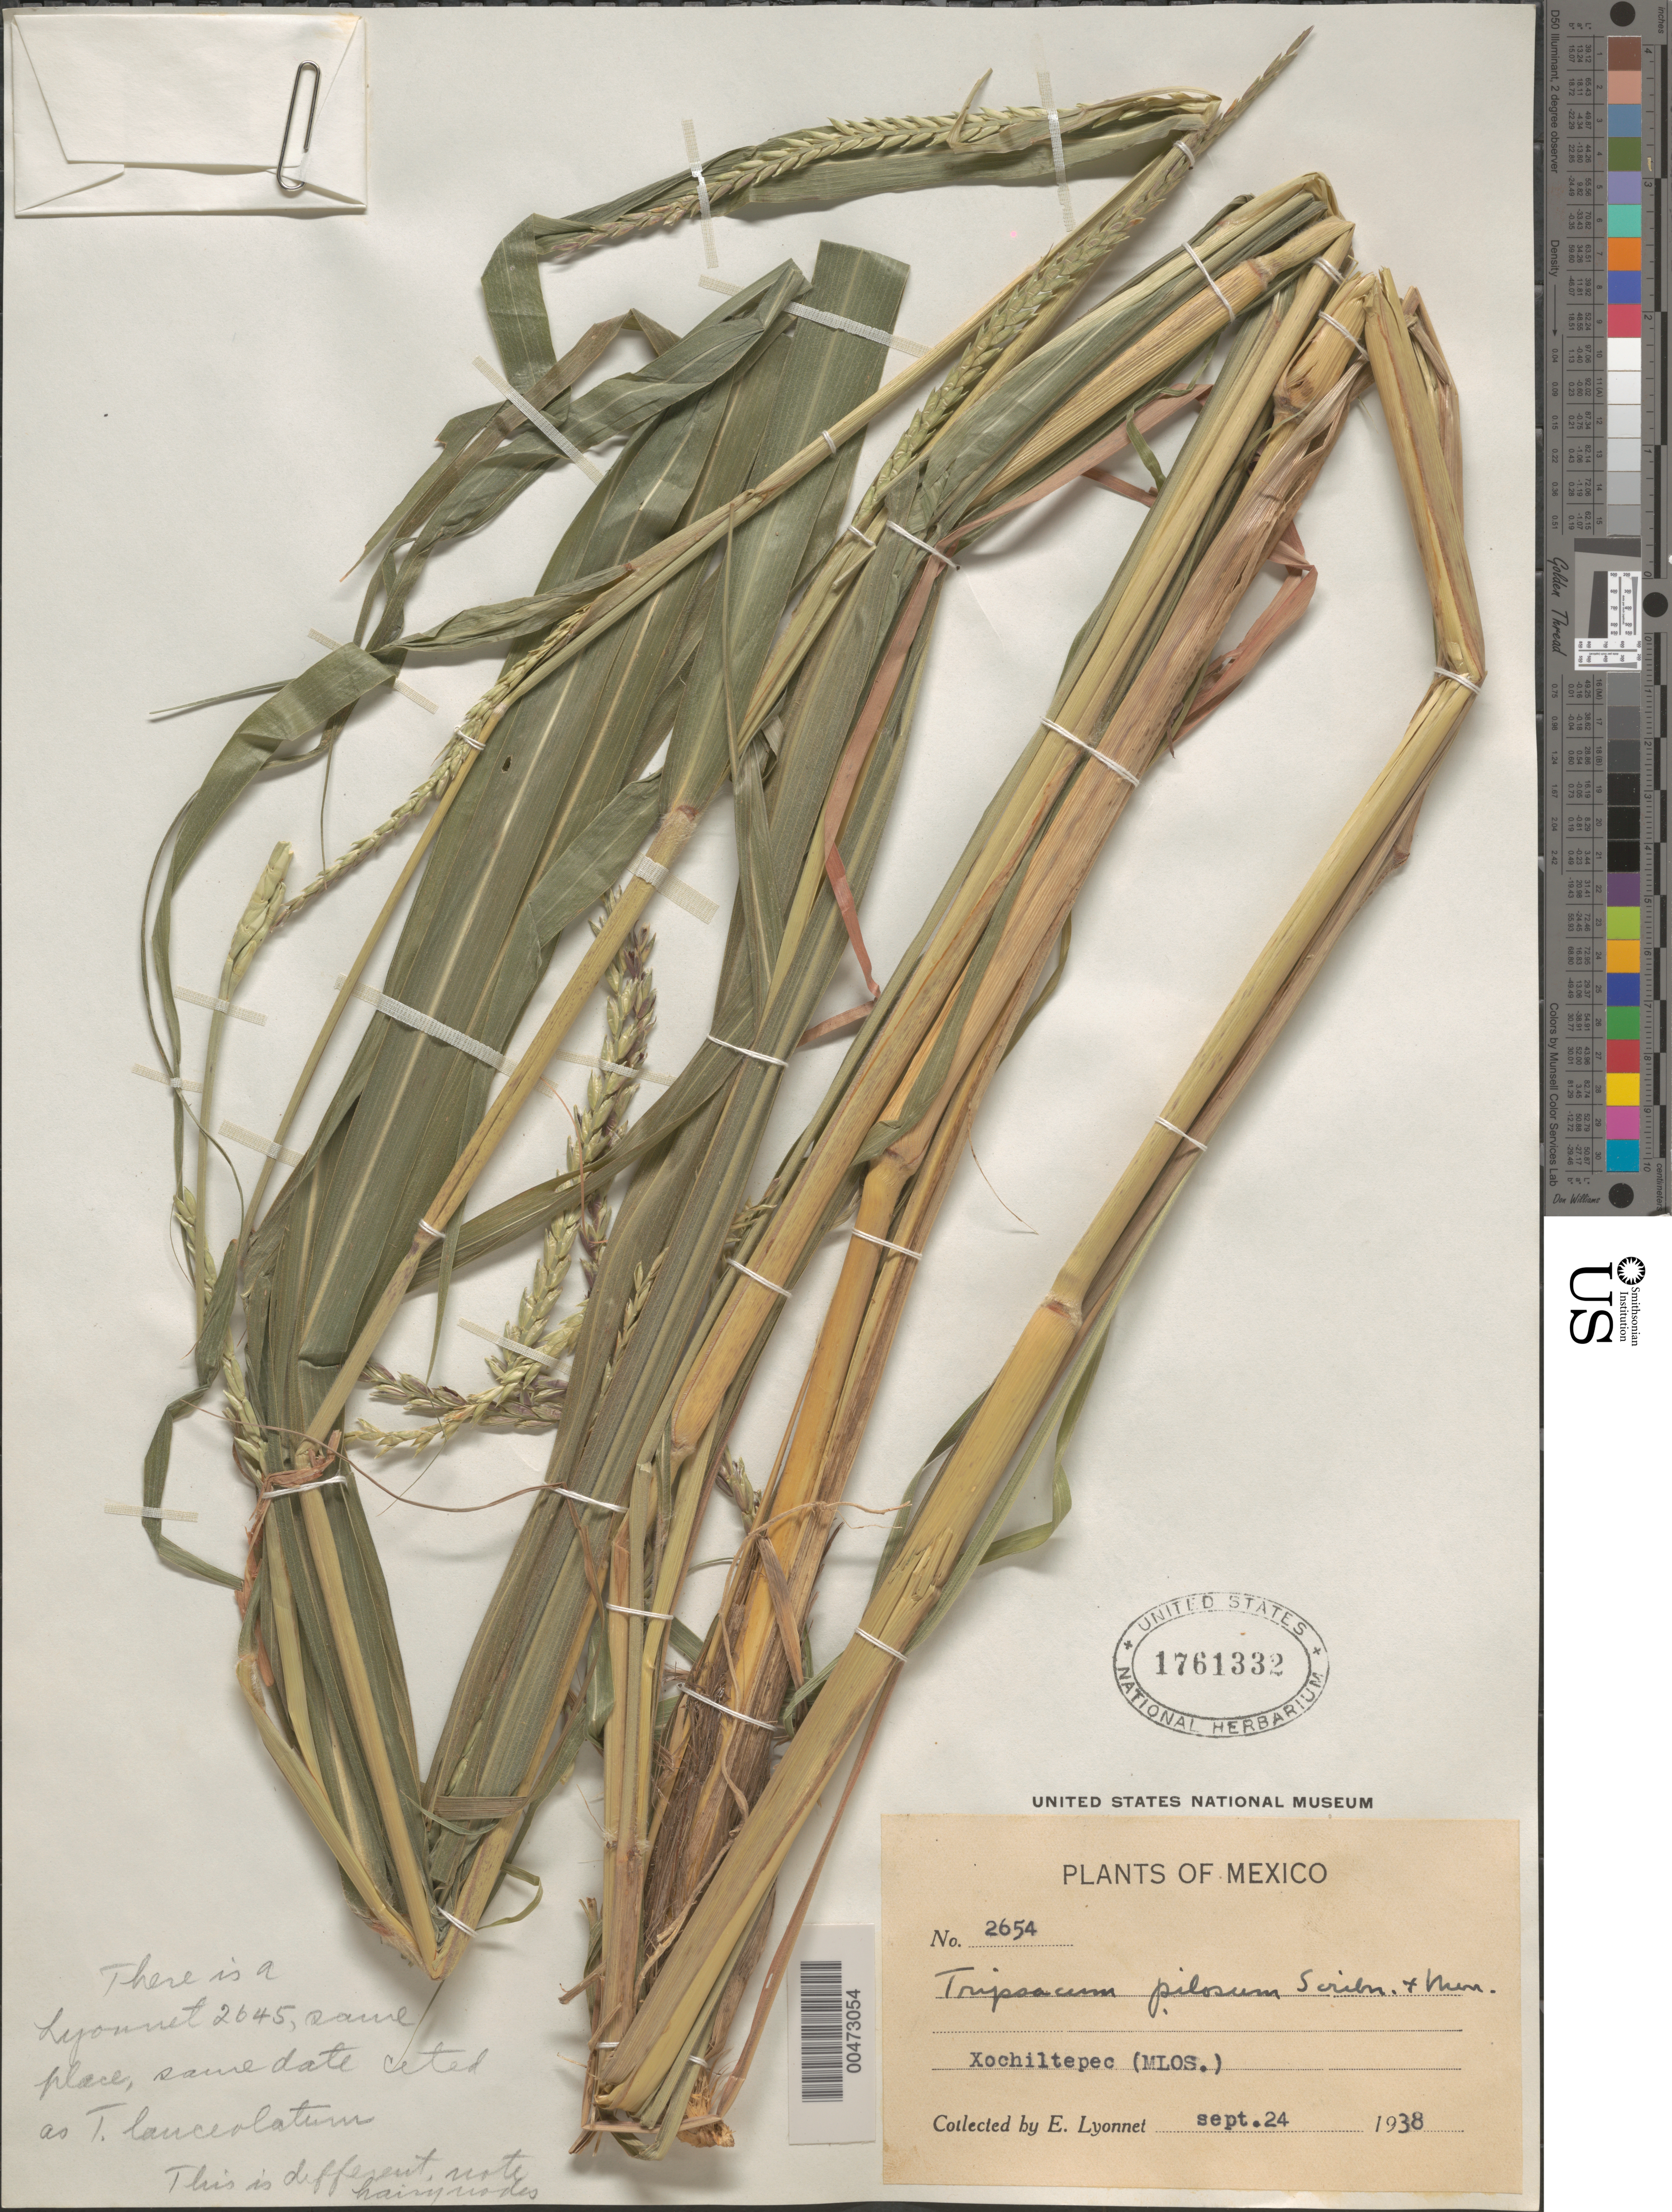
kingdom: Plantae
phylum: Tracheophyta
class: Liliopsida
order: Poales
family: Poaceae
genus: Tripsacum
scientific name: Tripsacum pilosum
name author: Scribn. & Merr.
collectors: Bro. E. Lyonnet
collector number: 2654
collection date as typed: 24 Sep 1938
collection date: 1938-09-24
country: Mexico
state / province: Morelos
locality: Xochiltepec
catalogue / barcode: US 1761332